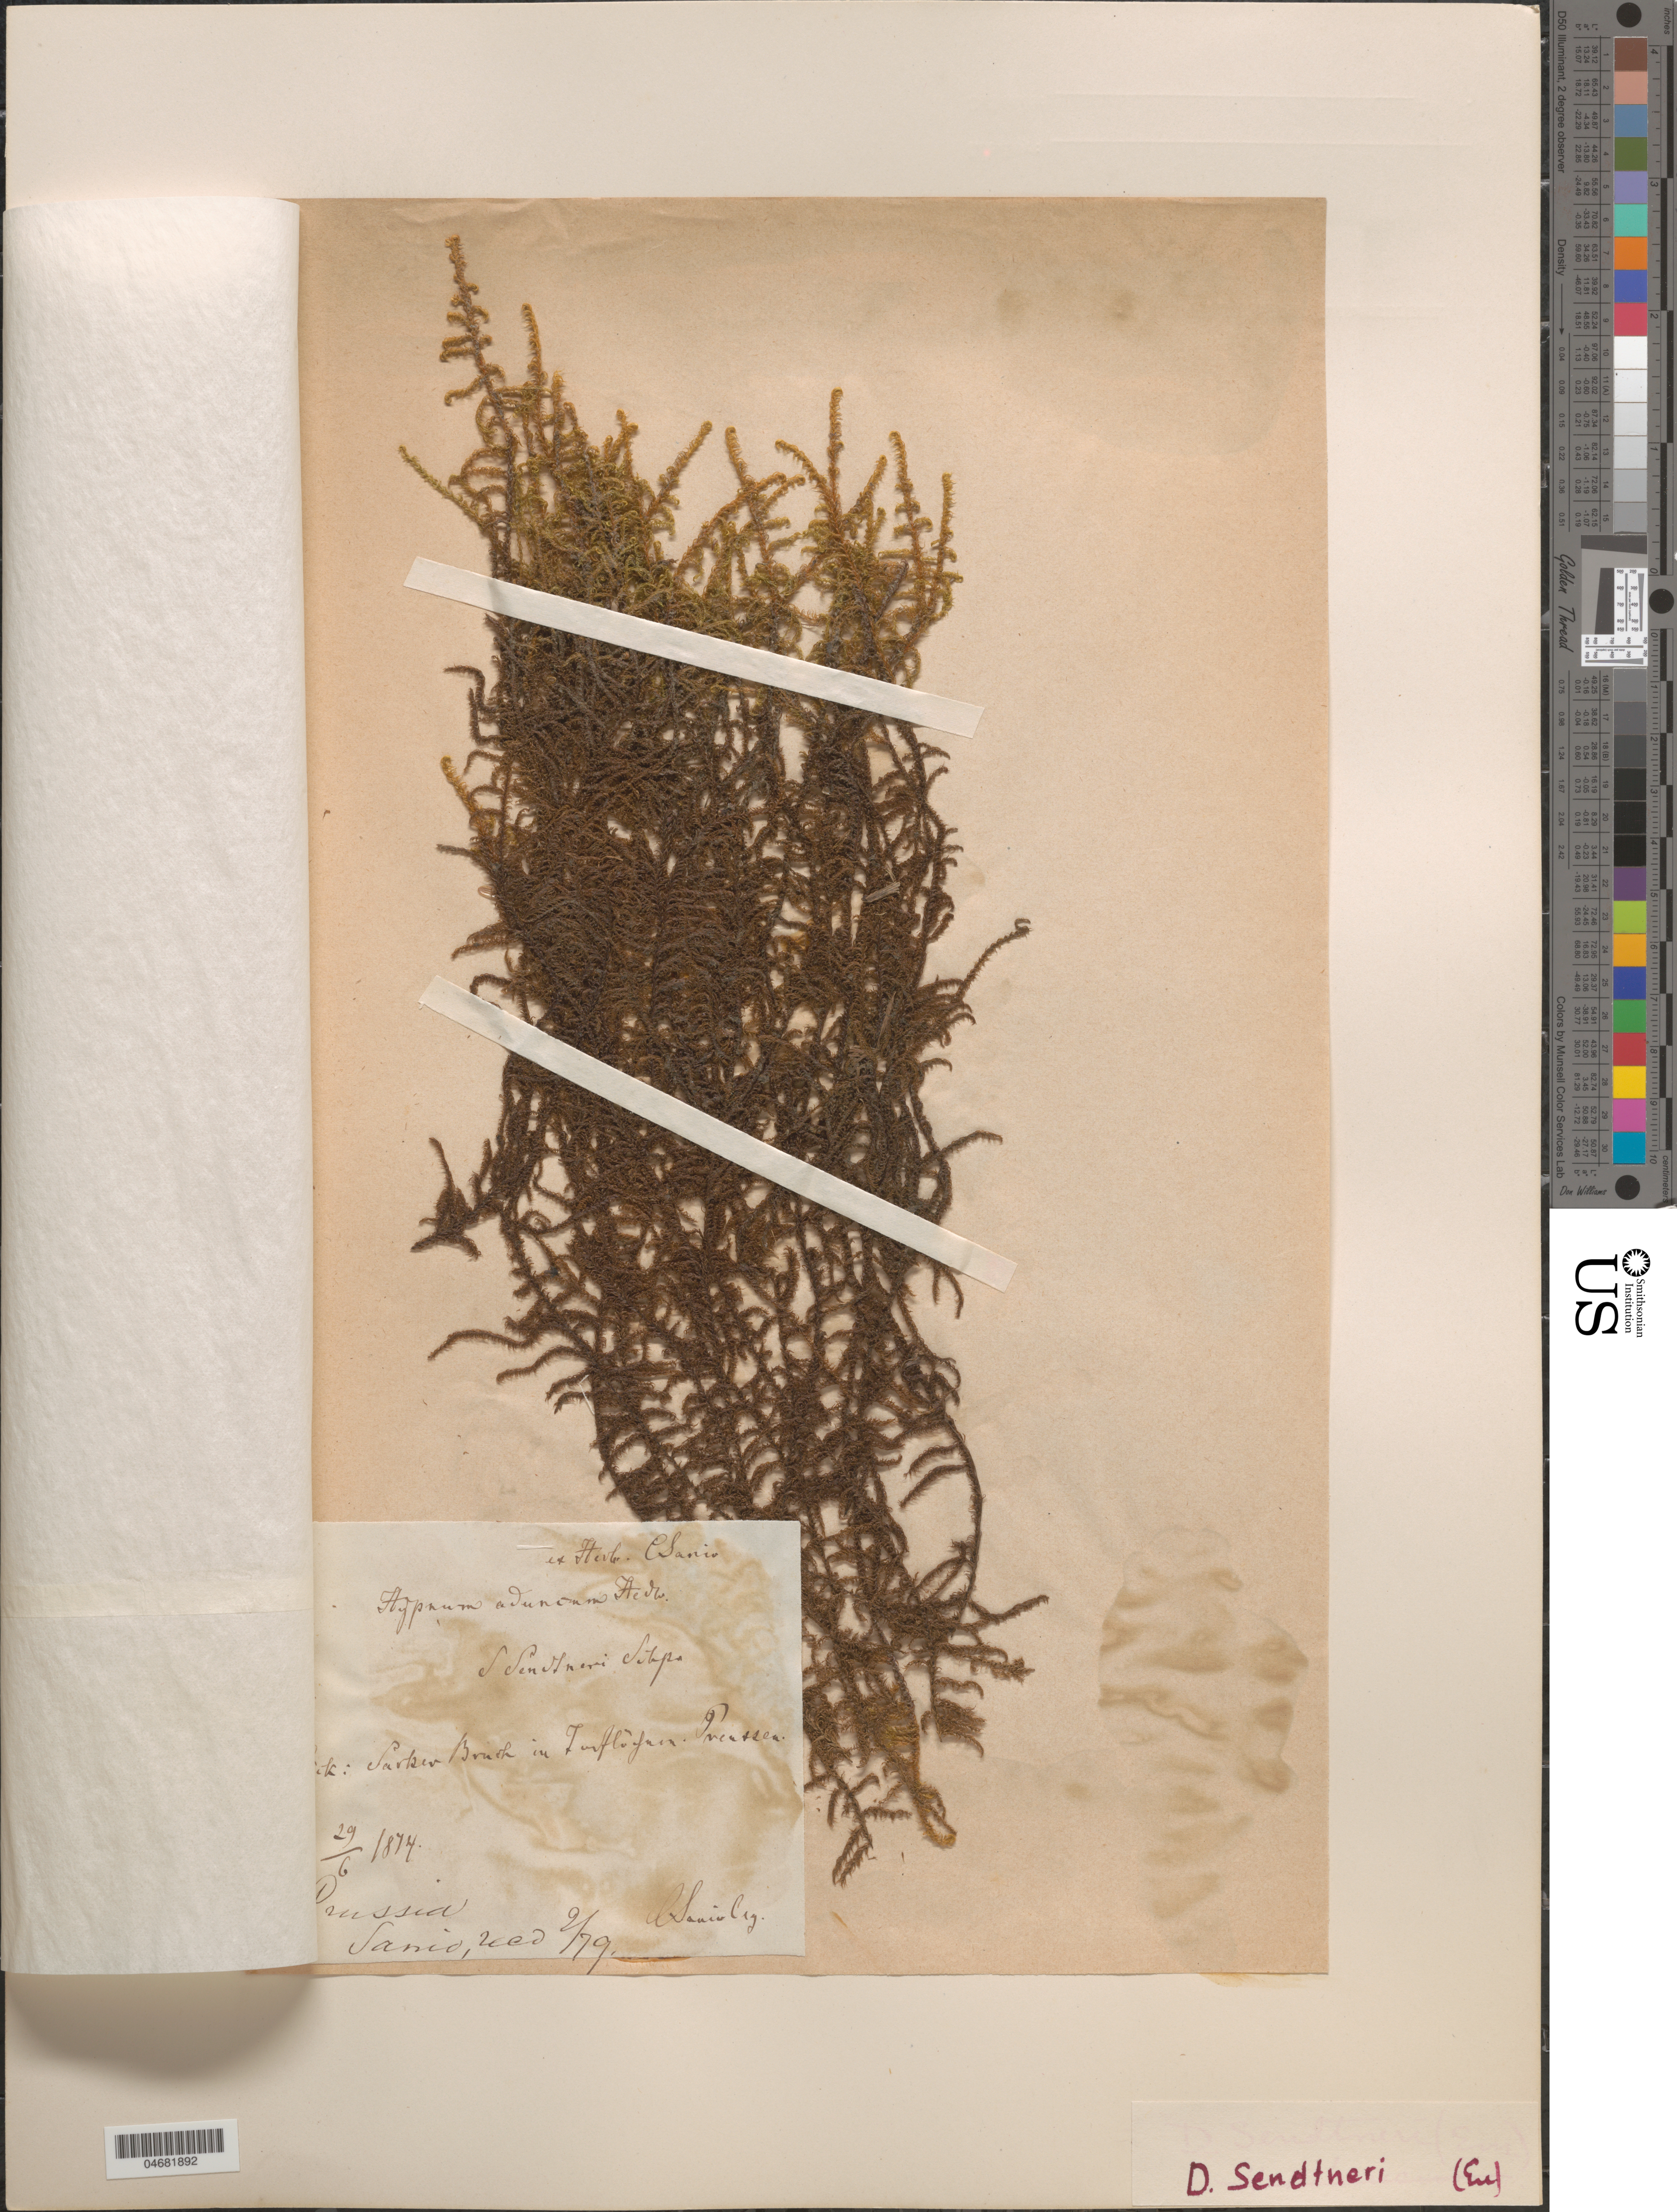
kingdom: Plantae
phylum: Bryophyta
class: Bryopsida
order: Hypnales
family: Hypnaceae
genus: Hypnum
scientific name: Hypnum aduncum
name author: Hedw.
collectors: C. Sanio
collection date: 1874-06-29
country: Poland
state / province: Warminsko-Mazurskie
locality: Lyck. Preussen. Prussia.